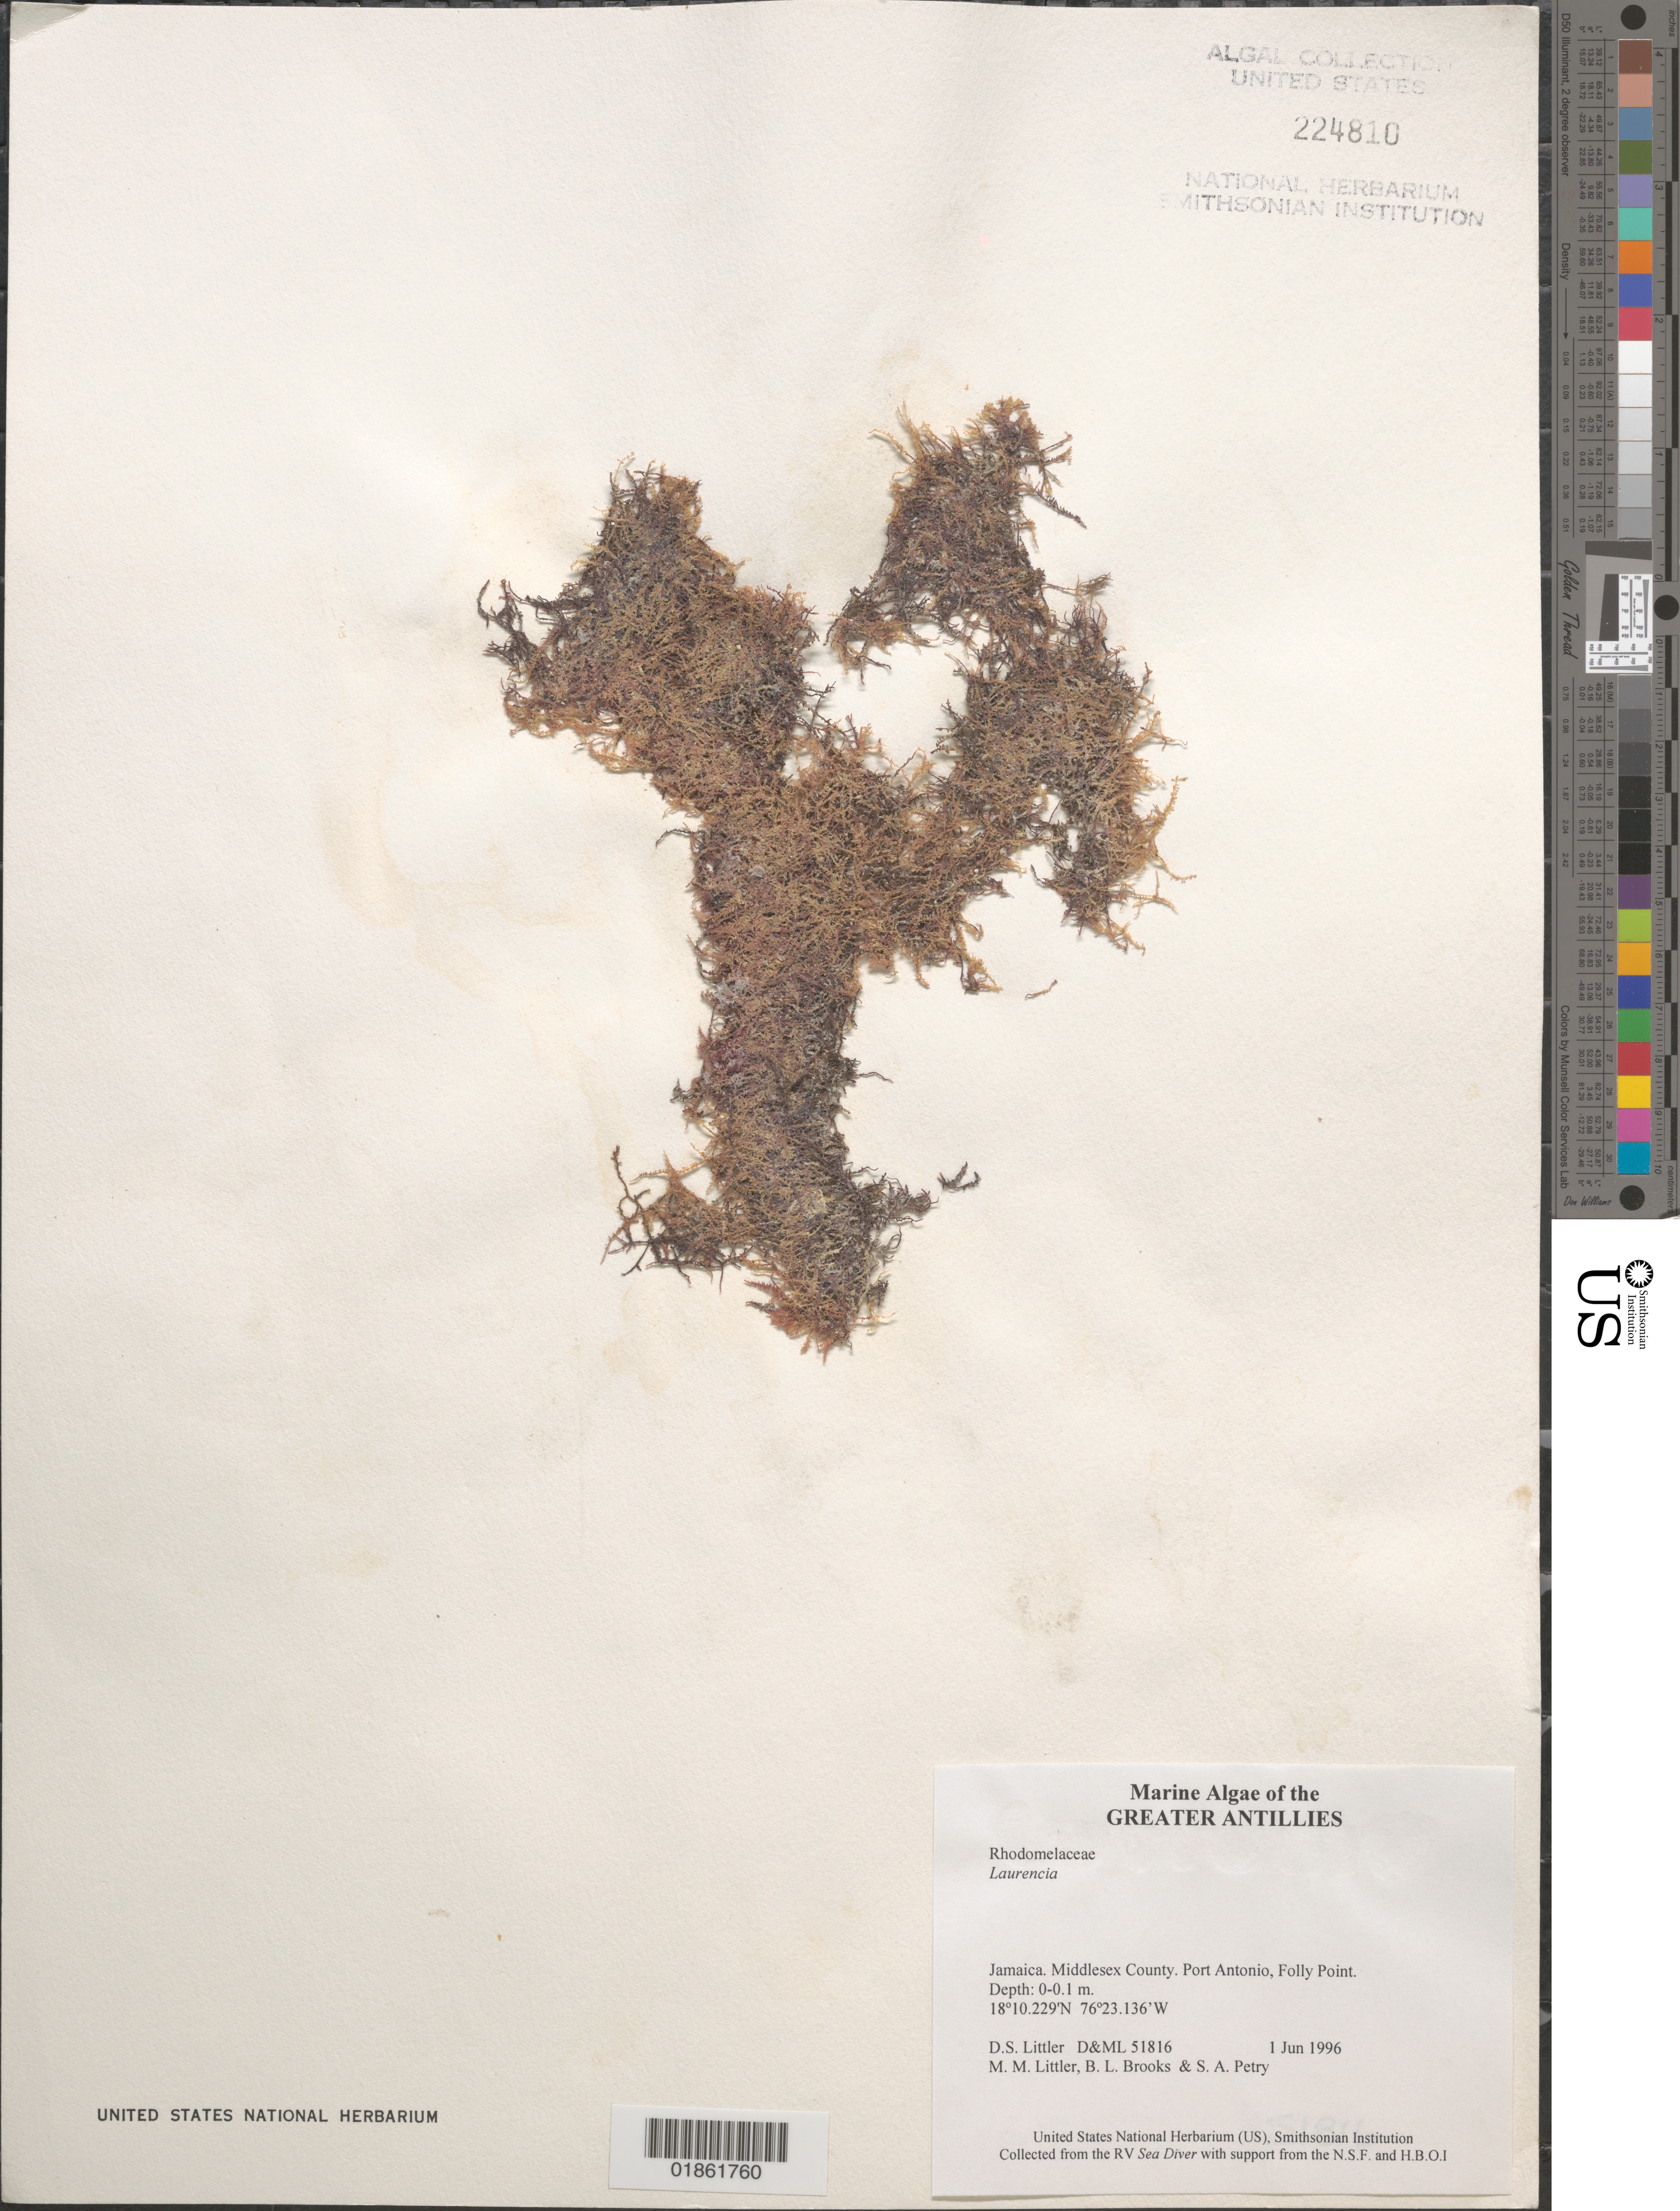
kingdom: Plantae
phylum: Rhodophyta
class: Florideophyceae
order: Ceramiales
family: Rhodomelaceae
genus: Laurencia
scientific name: Laurencia papillosa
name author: (C. Agardh) Grev.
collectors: D. S. Littler & M. M. Littler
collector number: D&ML 51816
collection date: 1996-06-01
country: Jamaica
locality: Blue Lagoon, Blue Hole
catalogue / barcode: US 224810